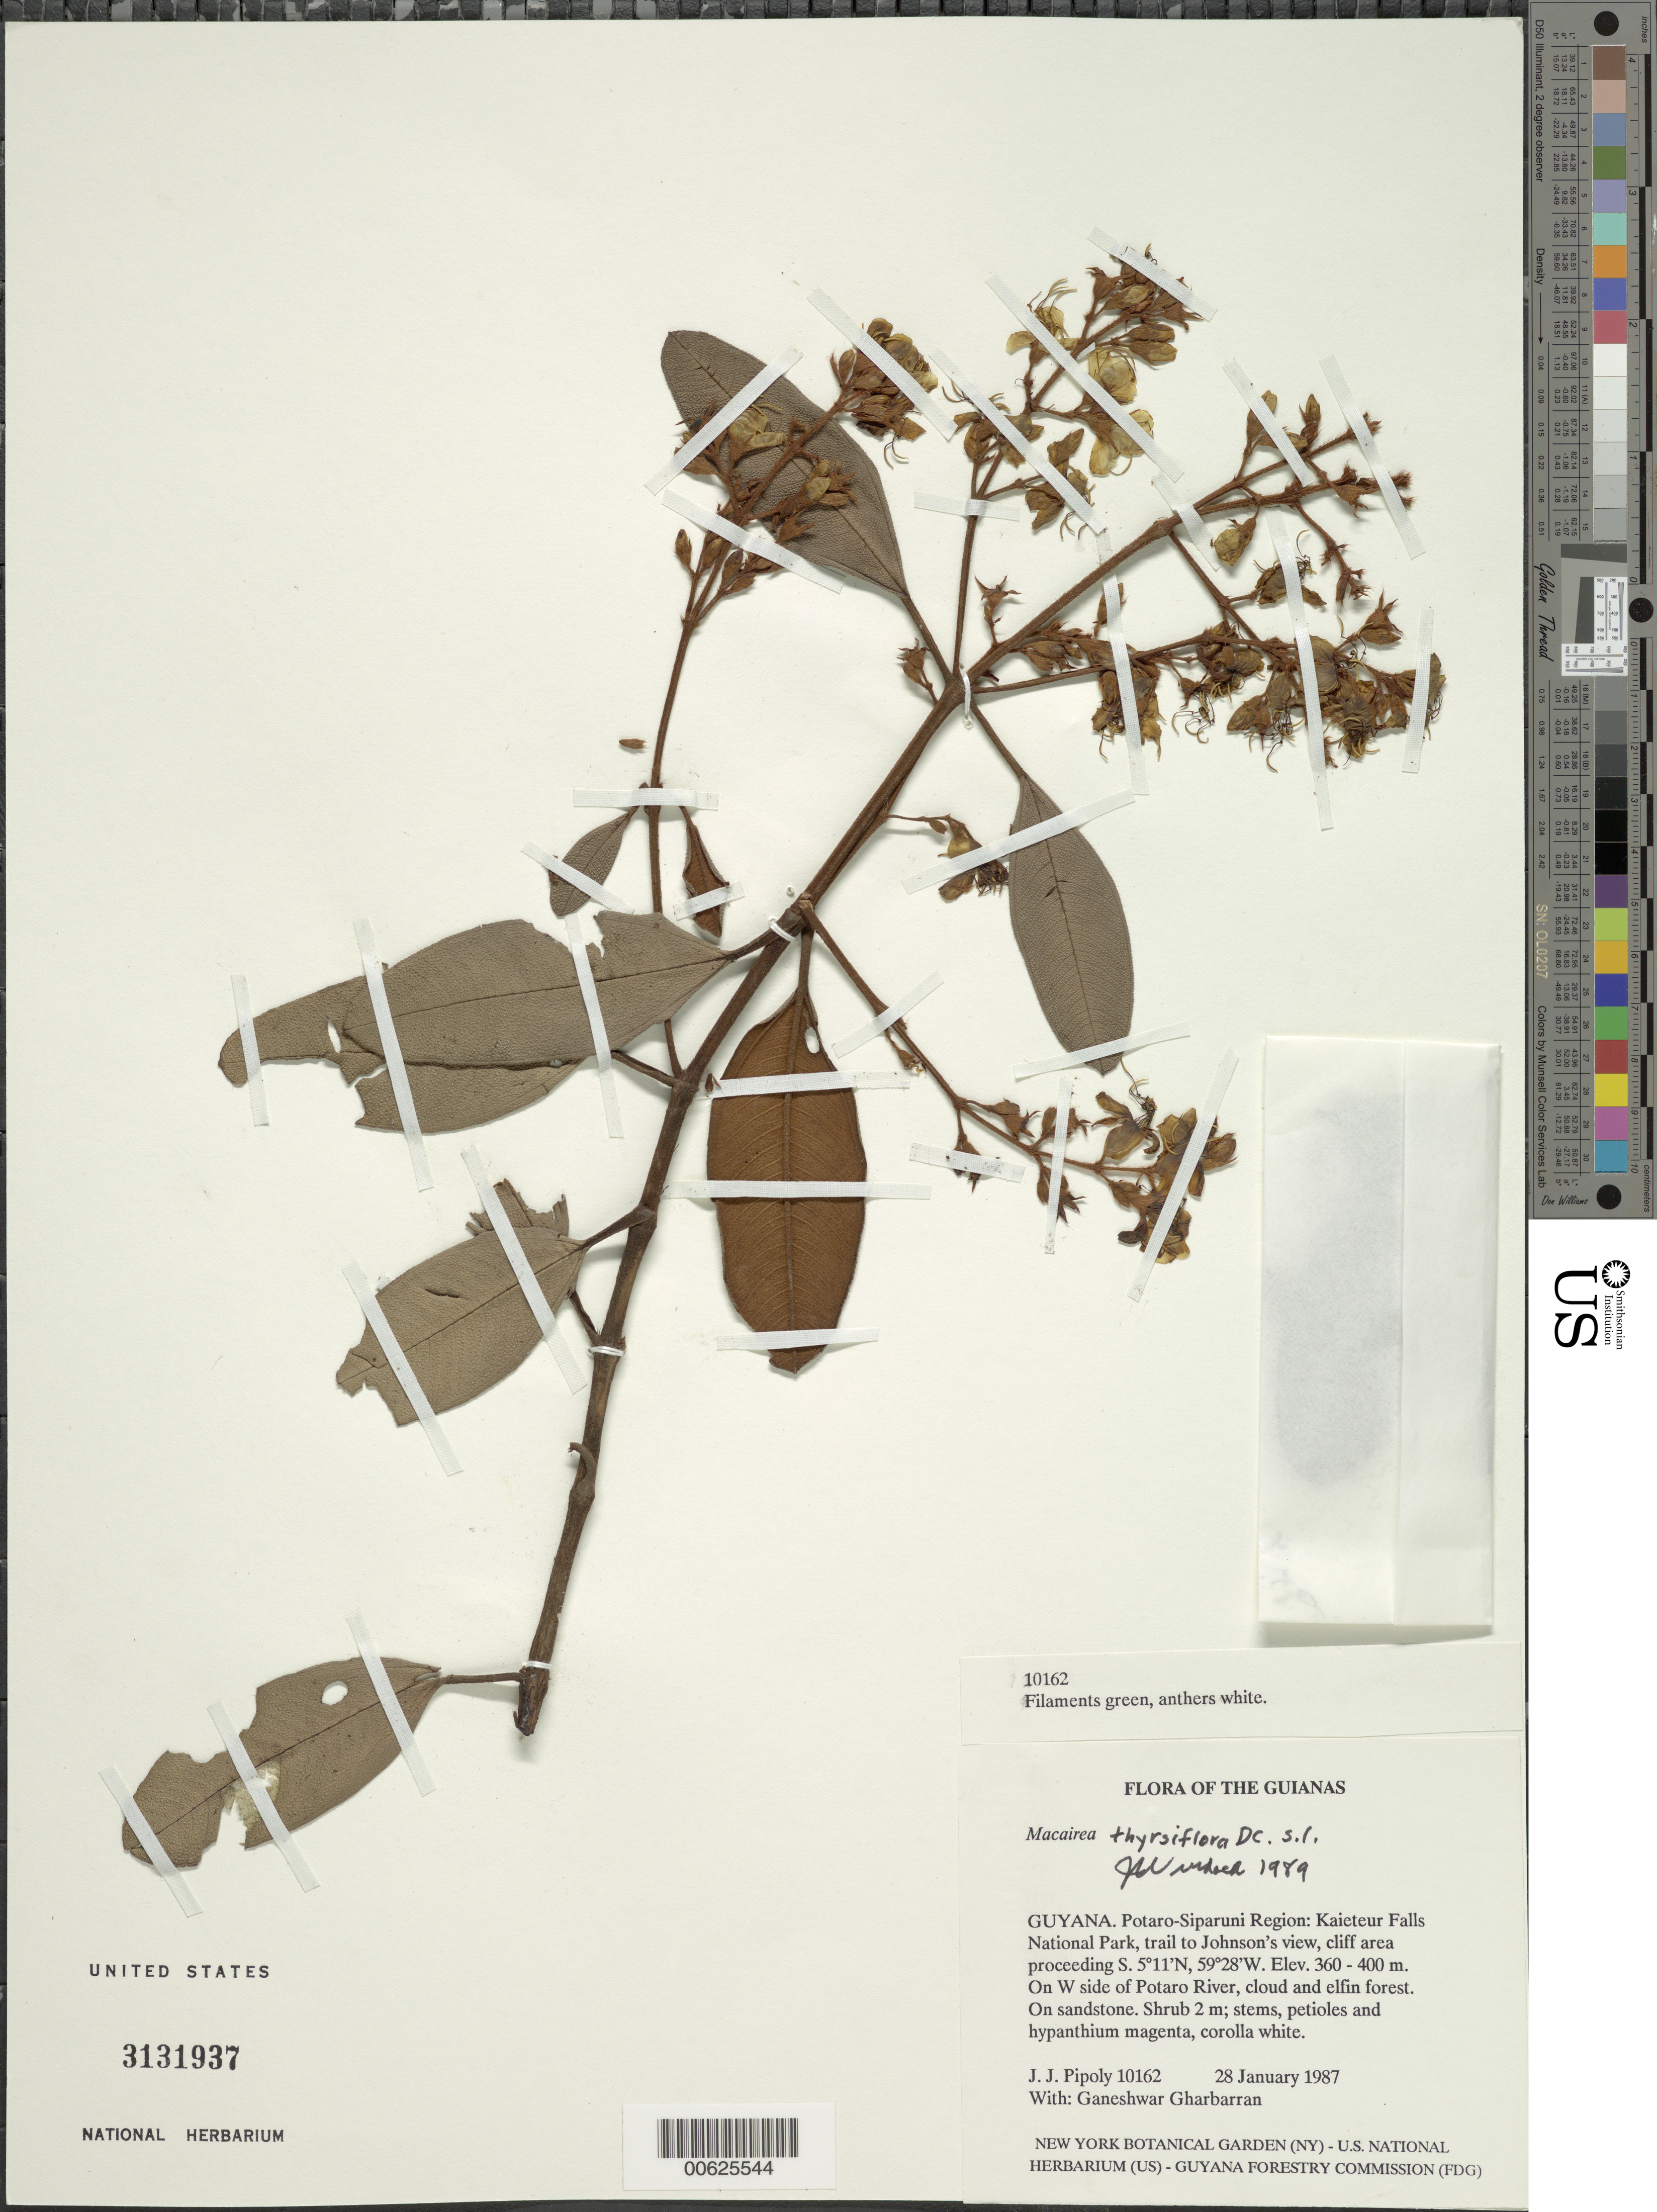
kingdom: Plantae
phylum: Tracheophyta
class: Magnoliopsida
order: Myrtales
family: Melastomataceae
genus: Macairea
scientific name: Macairea aspera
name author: N.E. Br.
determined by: Nunes da Silva, Diego, (RB), Jardim Botanico do Rio de Janeiro - Herbario (BRAZIL)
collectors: J. J. Pipoly & G. Gharbarran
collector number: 10162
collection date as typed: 28 January 1987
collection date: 1987-01-28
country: Guyana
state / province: Potaro-Siparuni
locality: Kaieteur Falls National Park, trail to Johnson's view, cliff area proceeding S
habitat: On W side of Potaro River, cloud and elfin forest. On sandstone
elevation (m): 360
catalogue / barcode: US 3131937